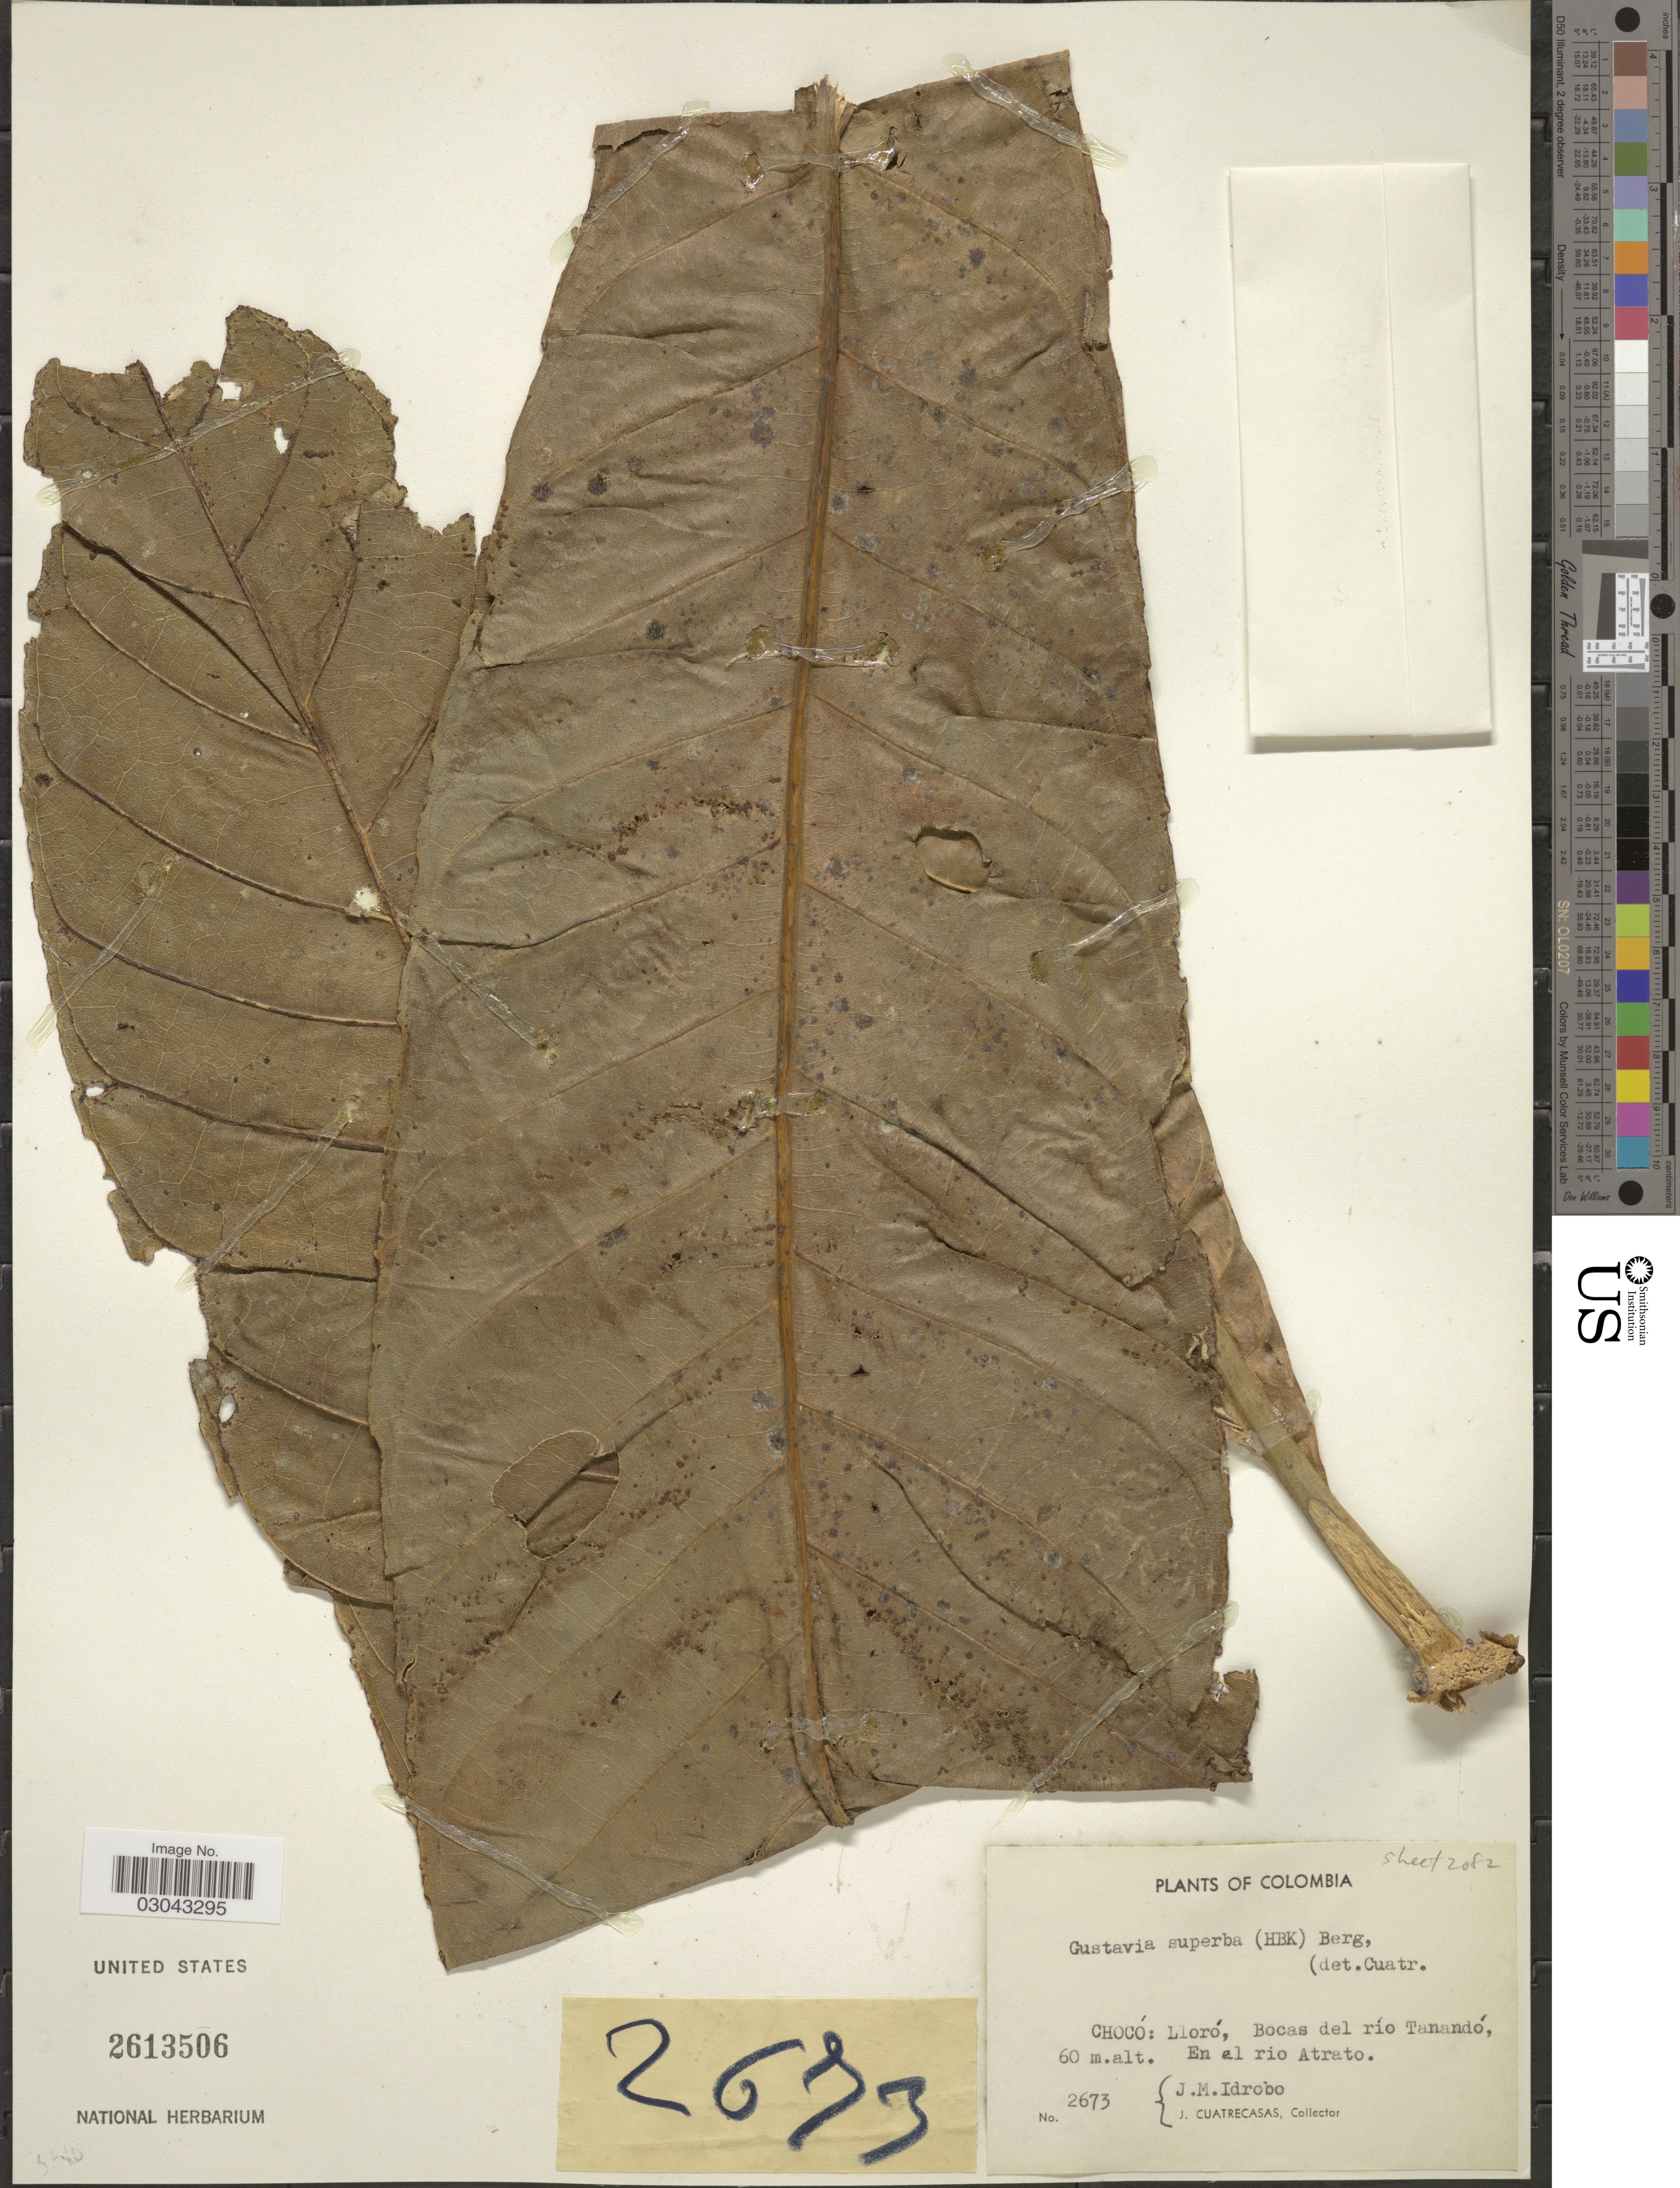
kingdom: Plantae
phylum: Tracheophyta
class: Magnoliopsida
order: Ericales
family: Lecythidaceae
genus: Gustavia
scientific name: Gustavia superba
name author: (Kunth) O. Berg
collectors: J. M. Idrobo & J. Cuatrecasas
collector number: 2673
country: Colombia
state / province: Chocó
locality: Chocó: Lloró, Bocas del río Tanandó, En el rio Atrato.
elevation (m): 60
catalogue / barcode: US 2613506